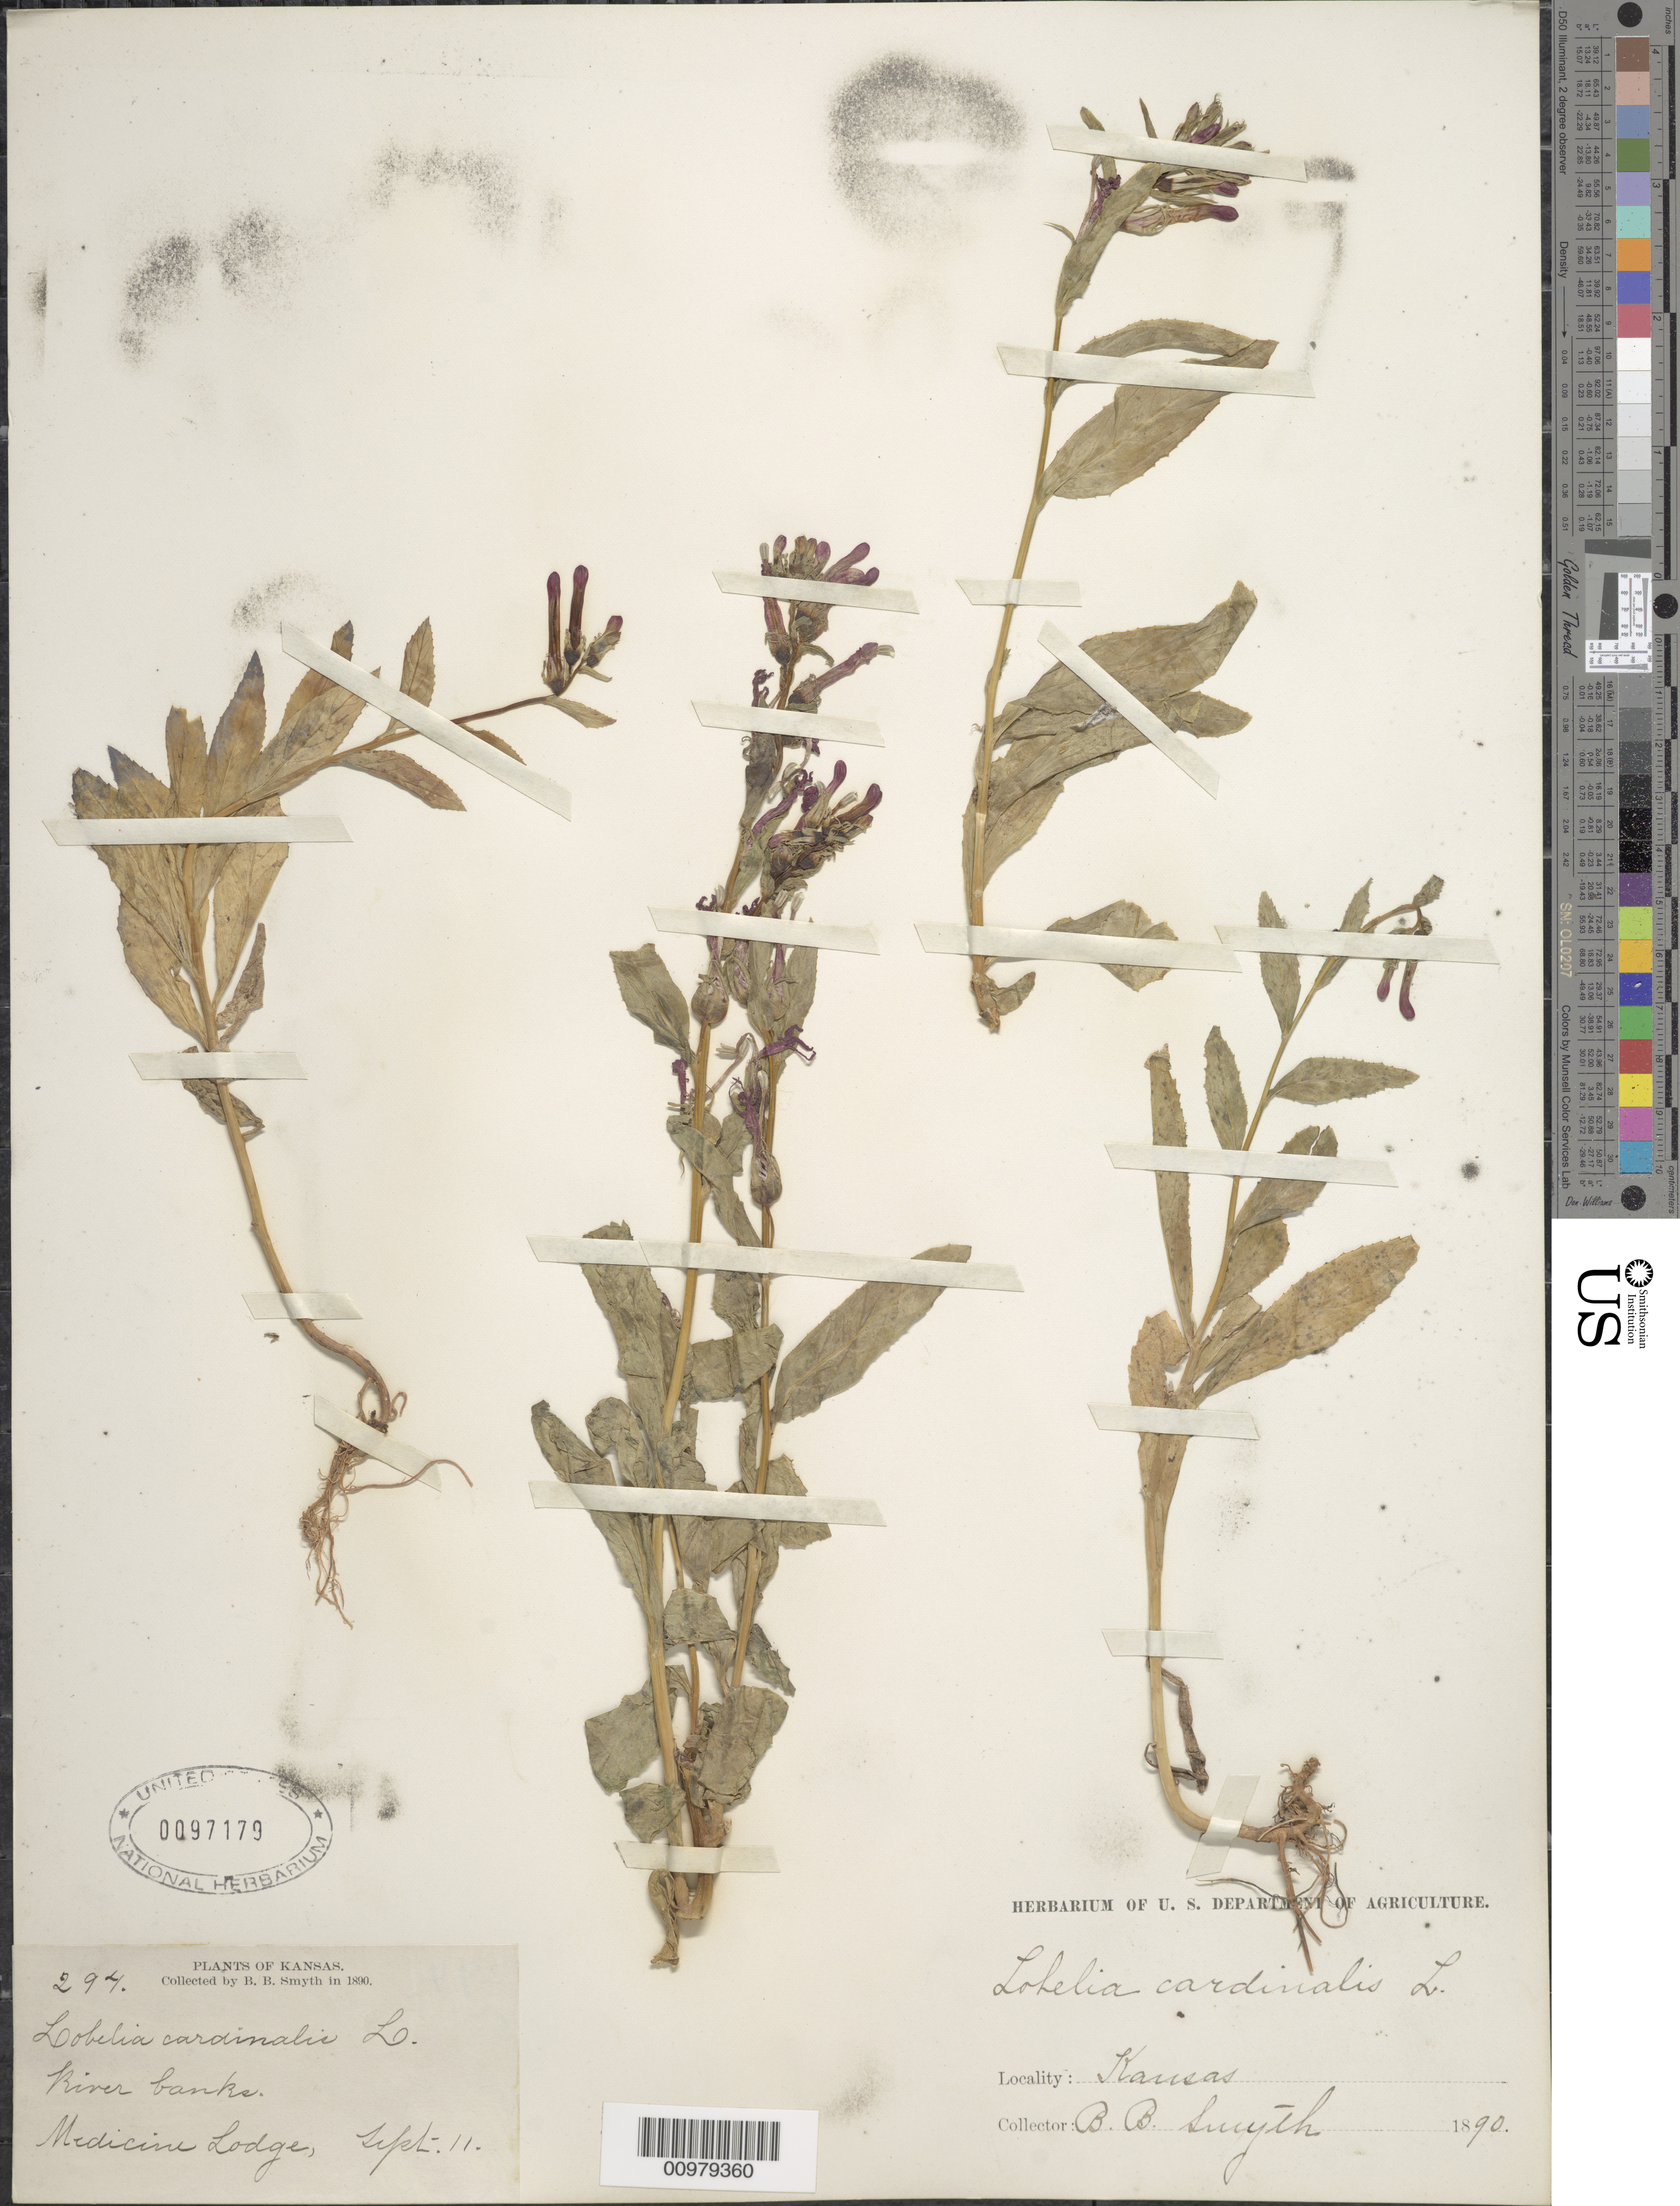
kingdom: Plantae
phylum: Tracheophyta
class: Magnoliopsida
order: Asterales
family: Campanulaceae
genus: Lobelia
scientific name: Lobelia cardinalis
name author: L.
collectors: B. Smyth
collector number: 294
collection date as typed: Sept. 11, 1890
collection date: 1890-09-11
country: United States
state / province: Kansas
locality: Medicine Lodge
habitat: river banks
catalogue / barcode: US 97179